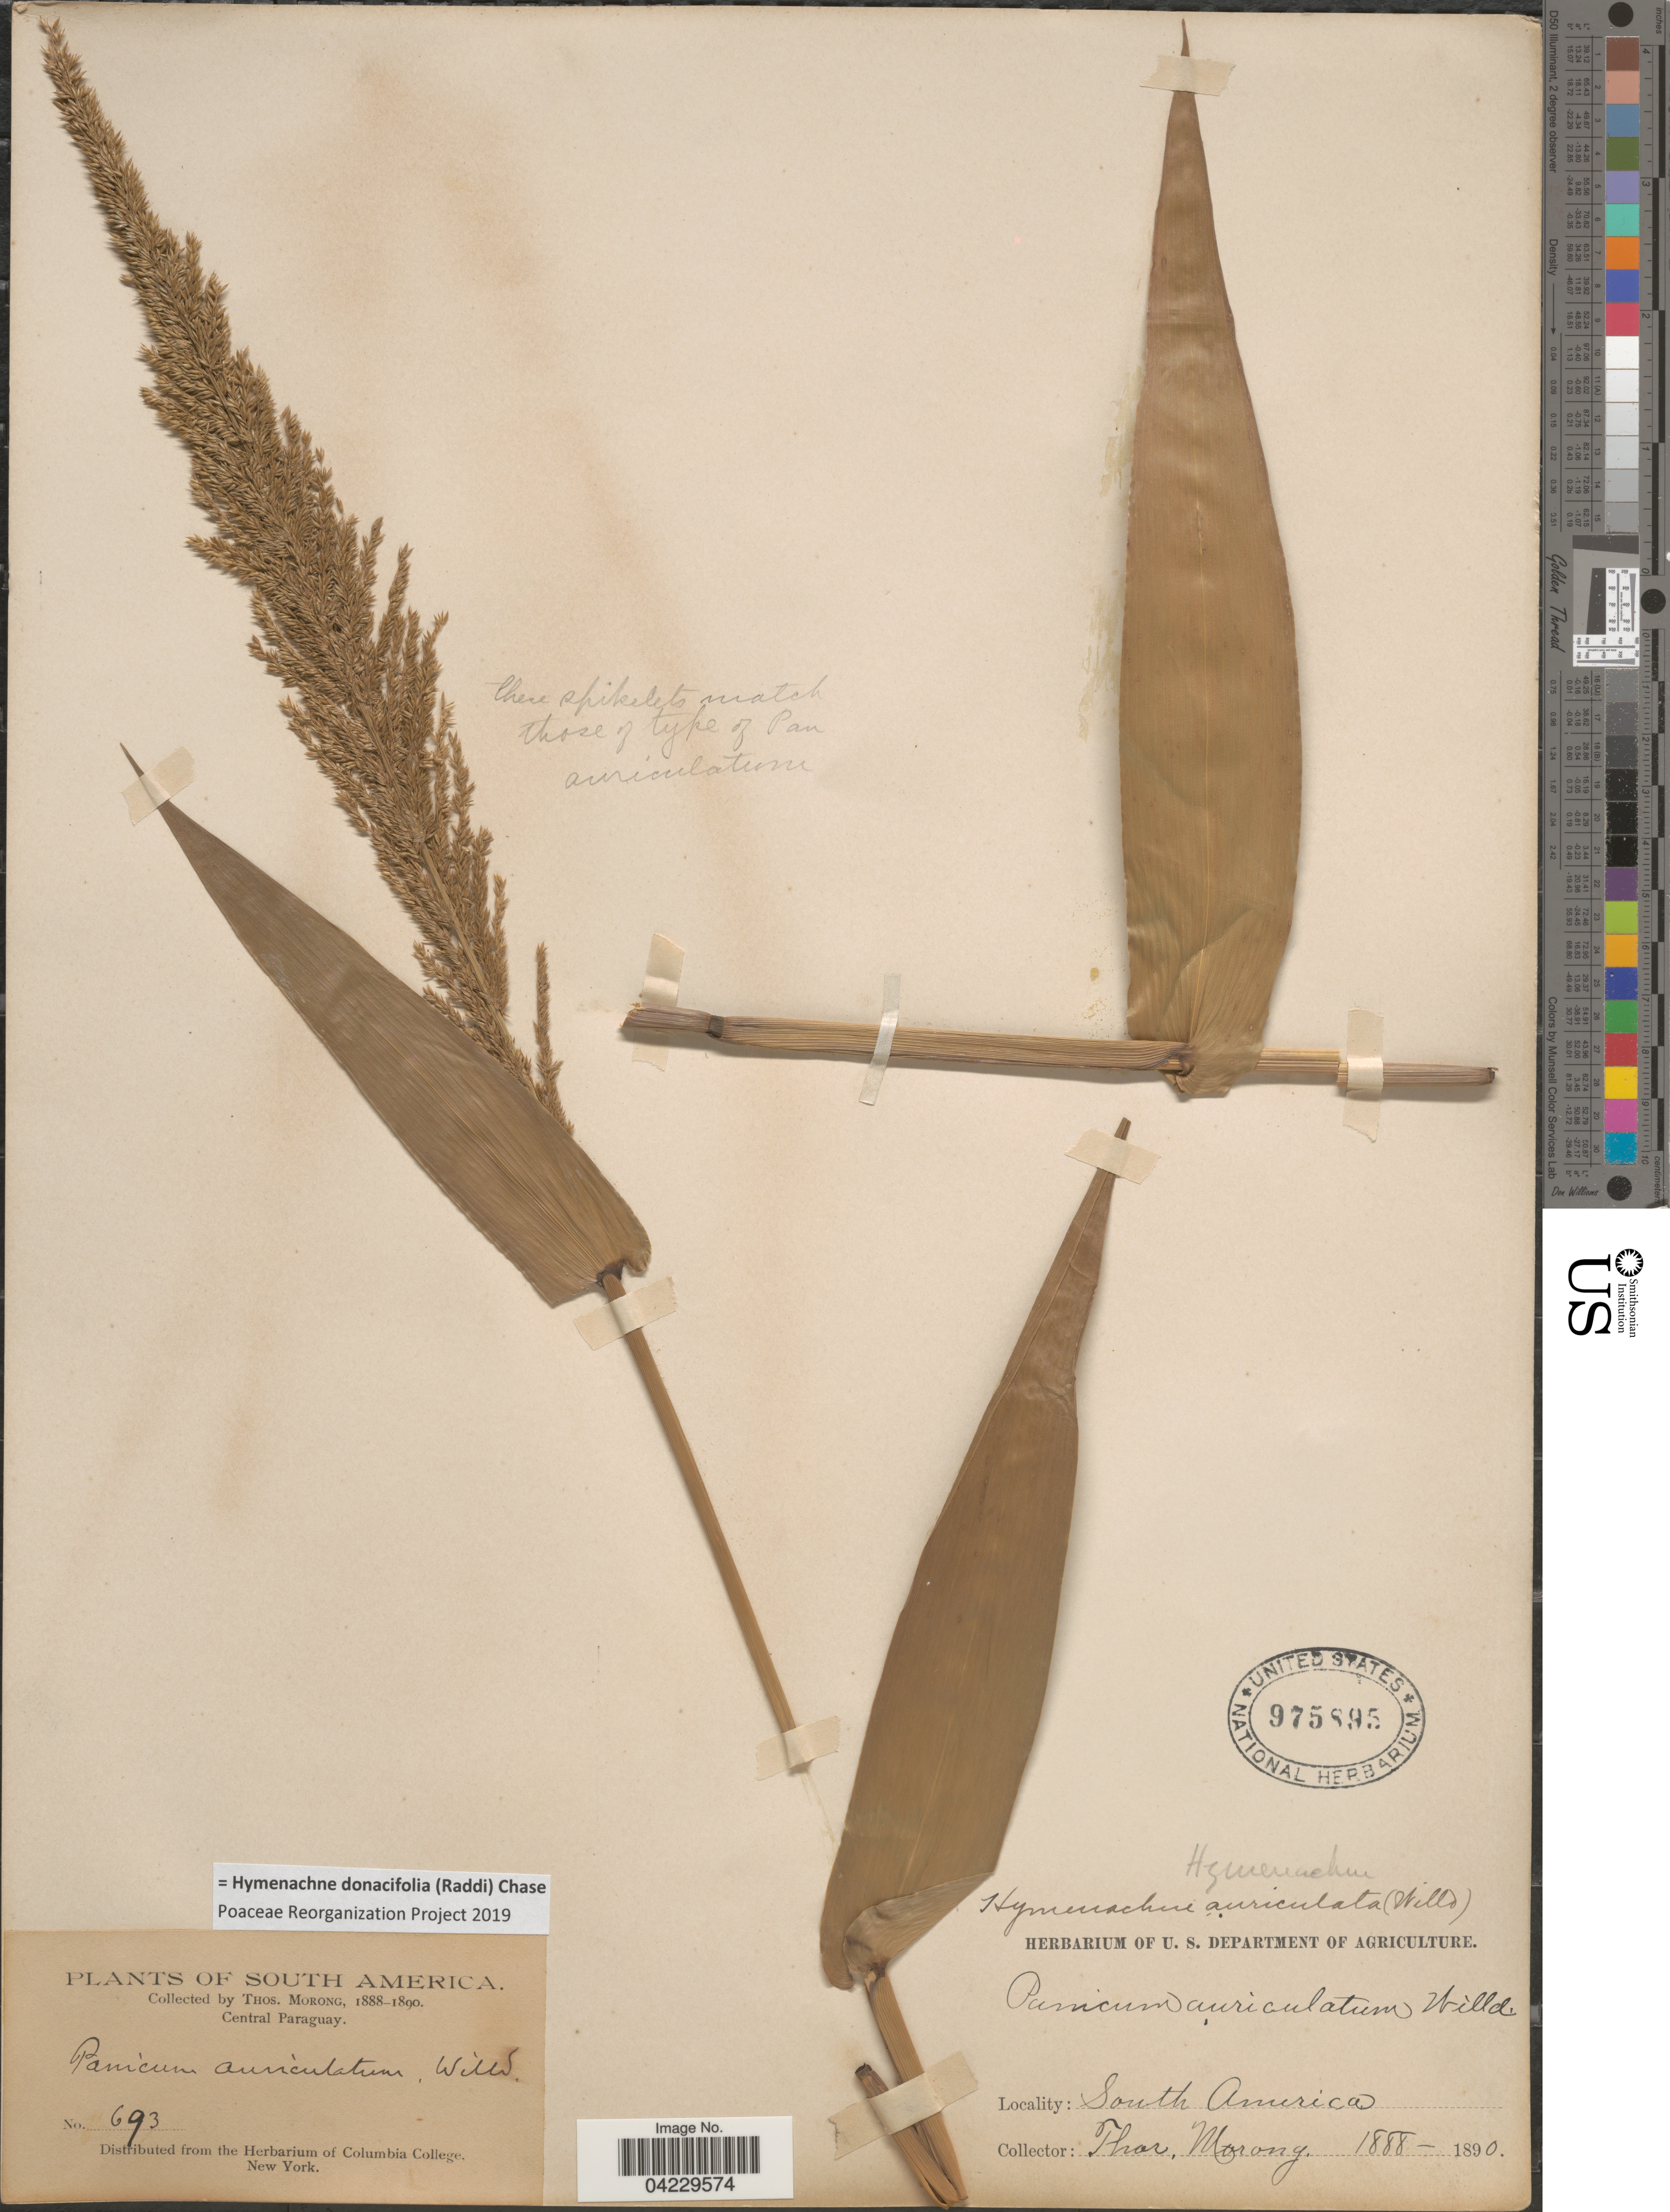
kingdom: Plantae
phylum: Tracheophyta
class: Liliopsida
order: Poales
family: Poaceae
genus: Hymenachne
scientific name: Hymenachne donacifolia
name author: (Raddi) Chase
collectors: ex herb. T. Morong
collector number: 693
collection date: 1888/1890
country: Paraguay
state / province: Central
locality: Central Paraguay.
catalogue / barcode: US 975895